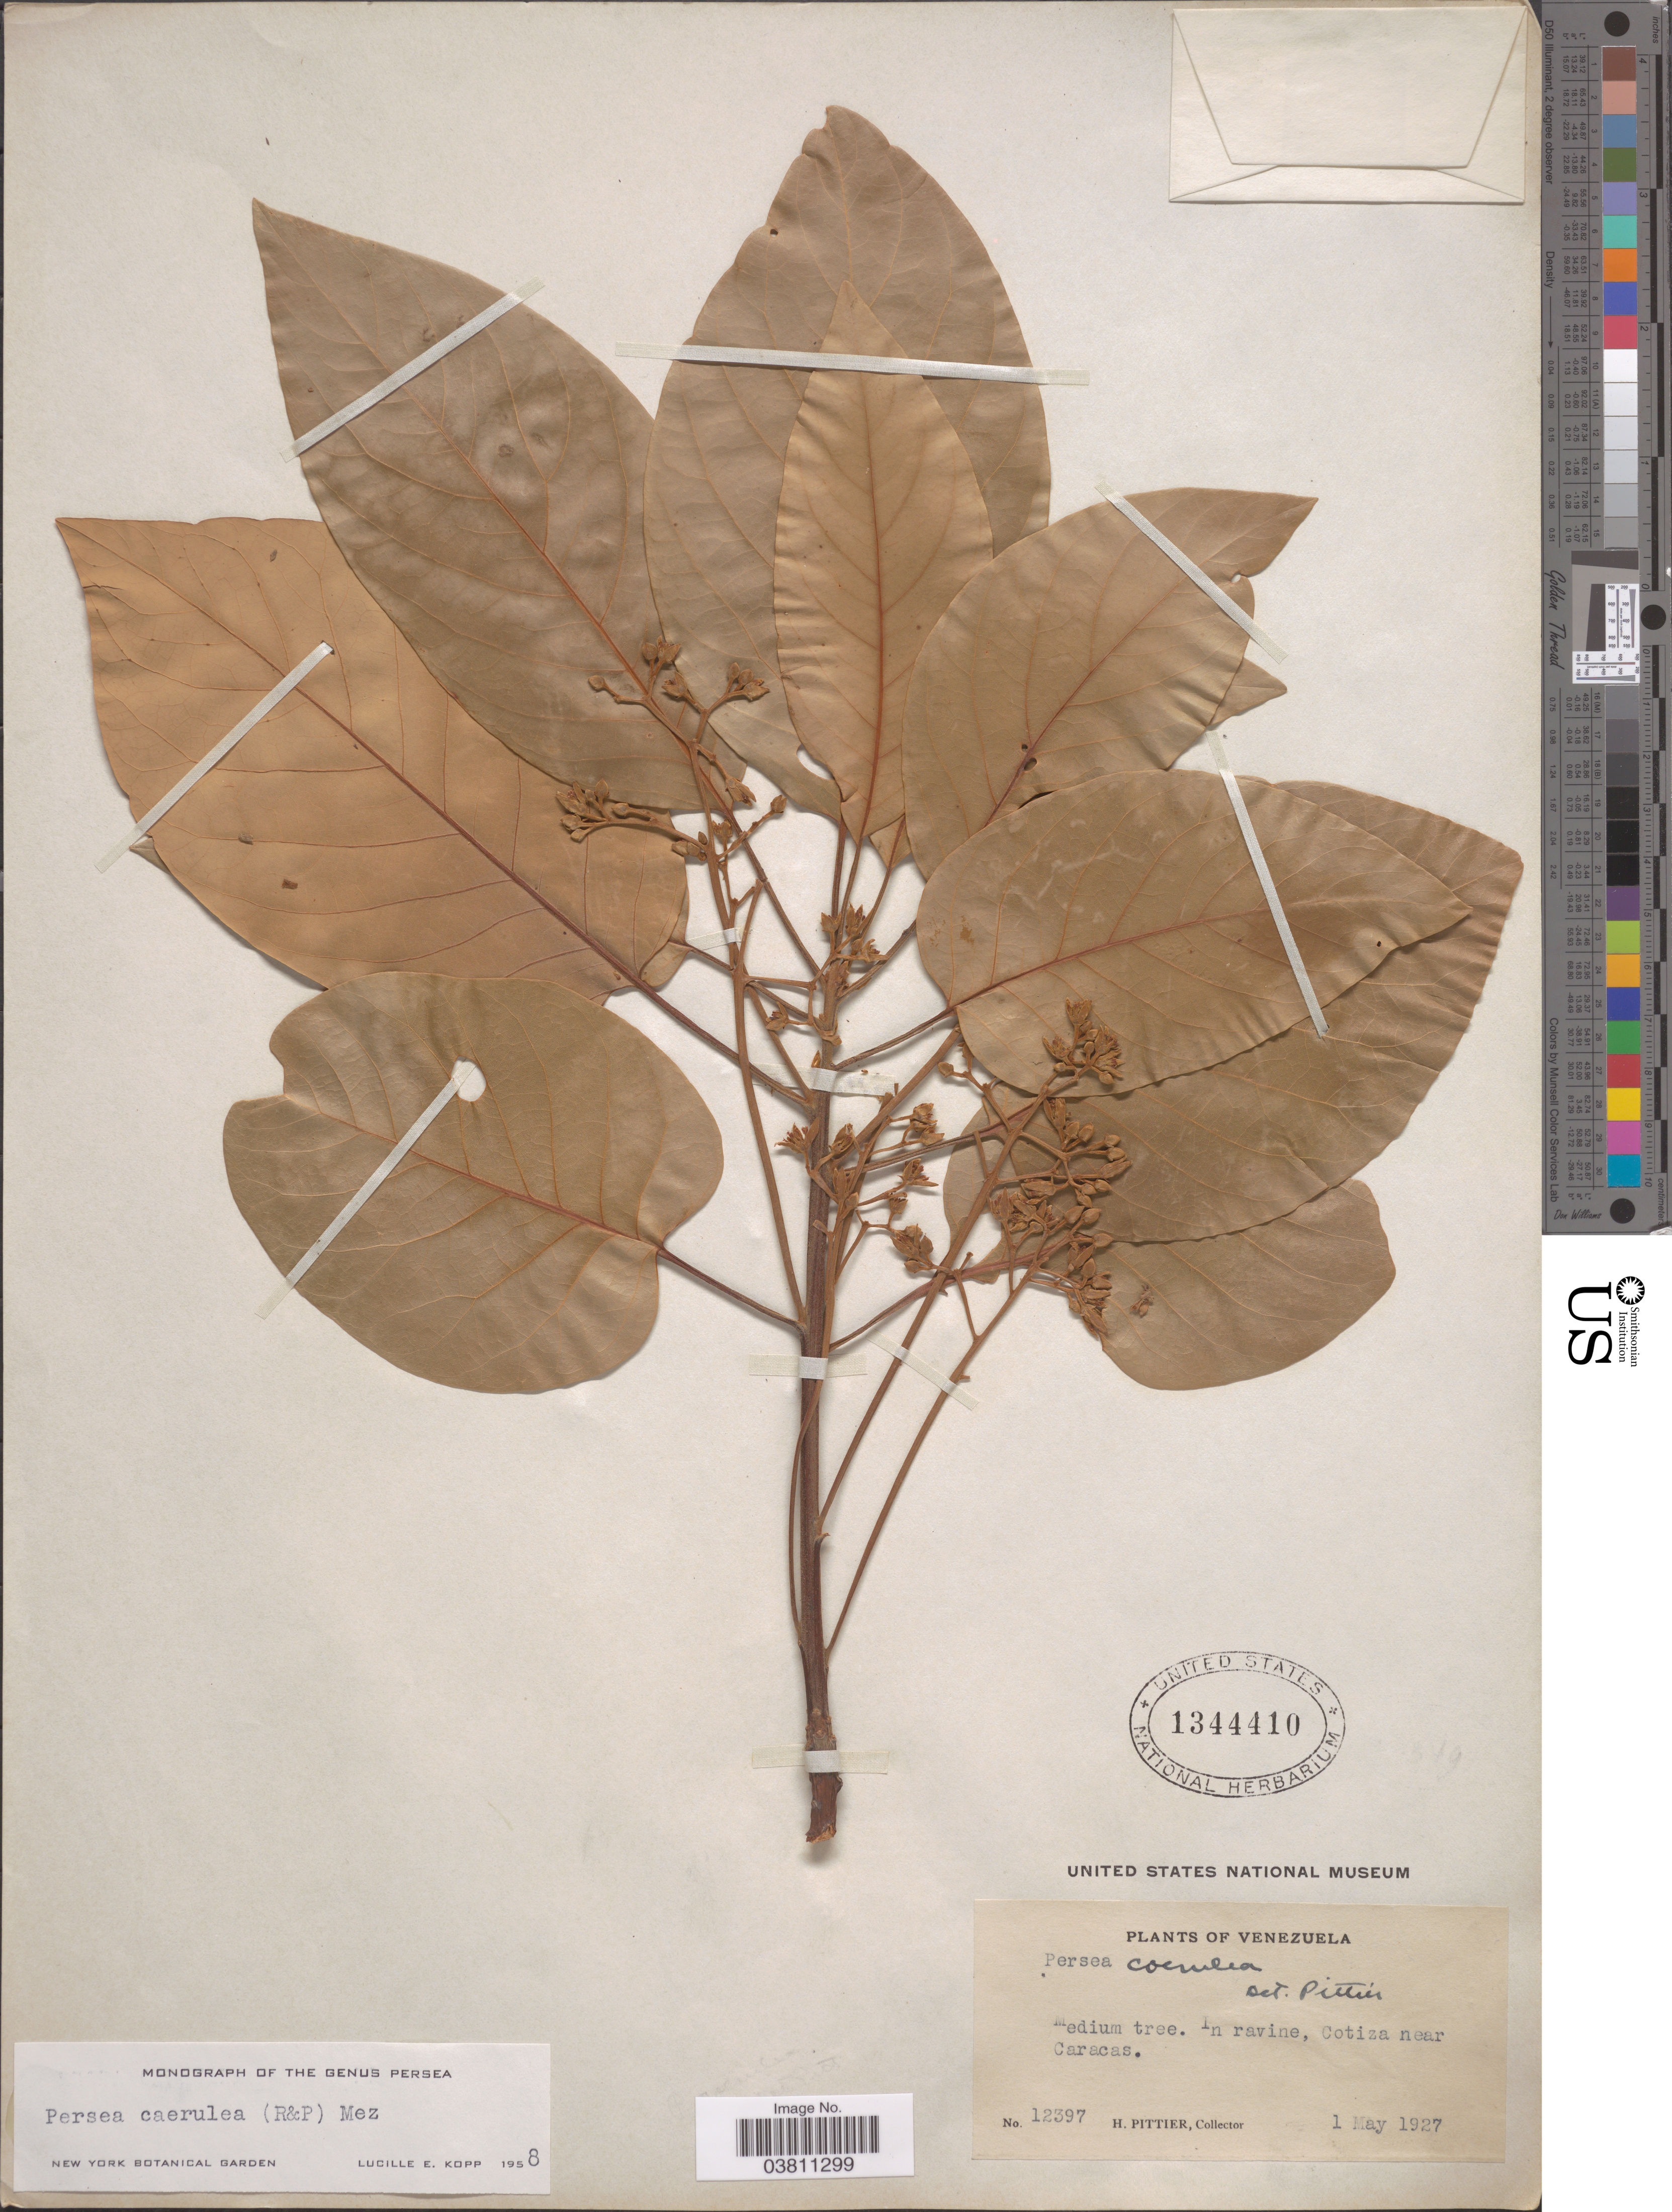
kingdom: Plantae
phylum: Tracheophyta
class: Magnoliopsida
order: Laurales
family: Lauraceae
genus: Persea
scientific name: Persea caerulea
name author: (Ruiz & Pav.) Mez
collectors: H. F. Pittier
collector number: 12397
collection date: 1927-05-01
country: Venezuela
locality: Cotiza near Caracas.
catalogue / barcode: US 1344410